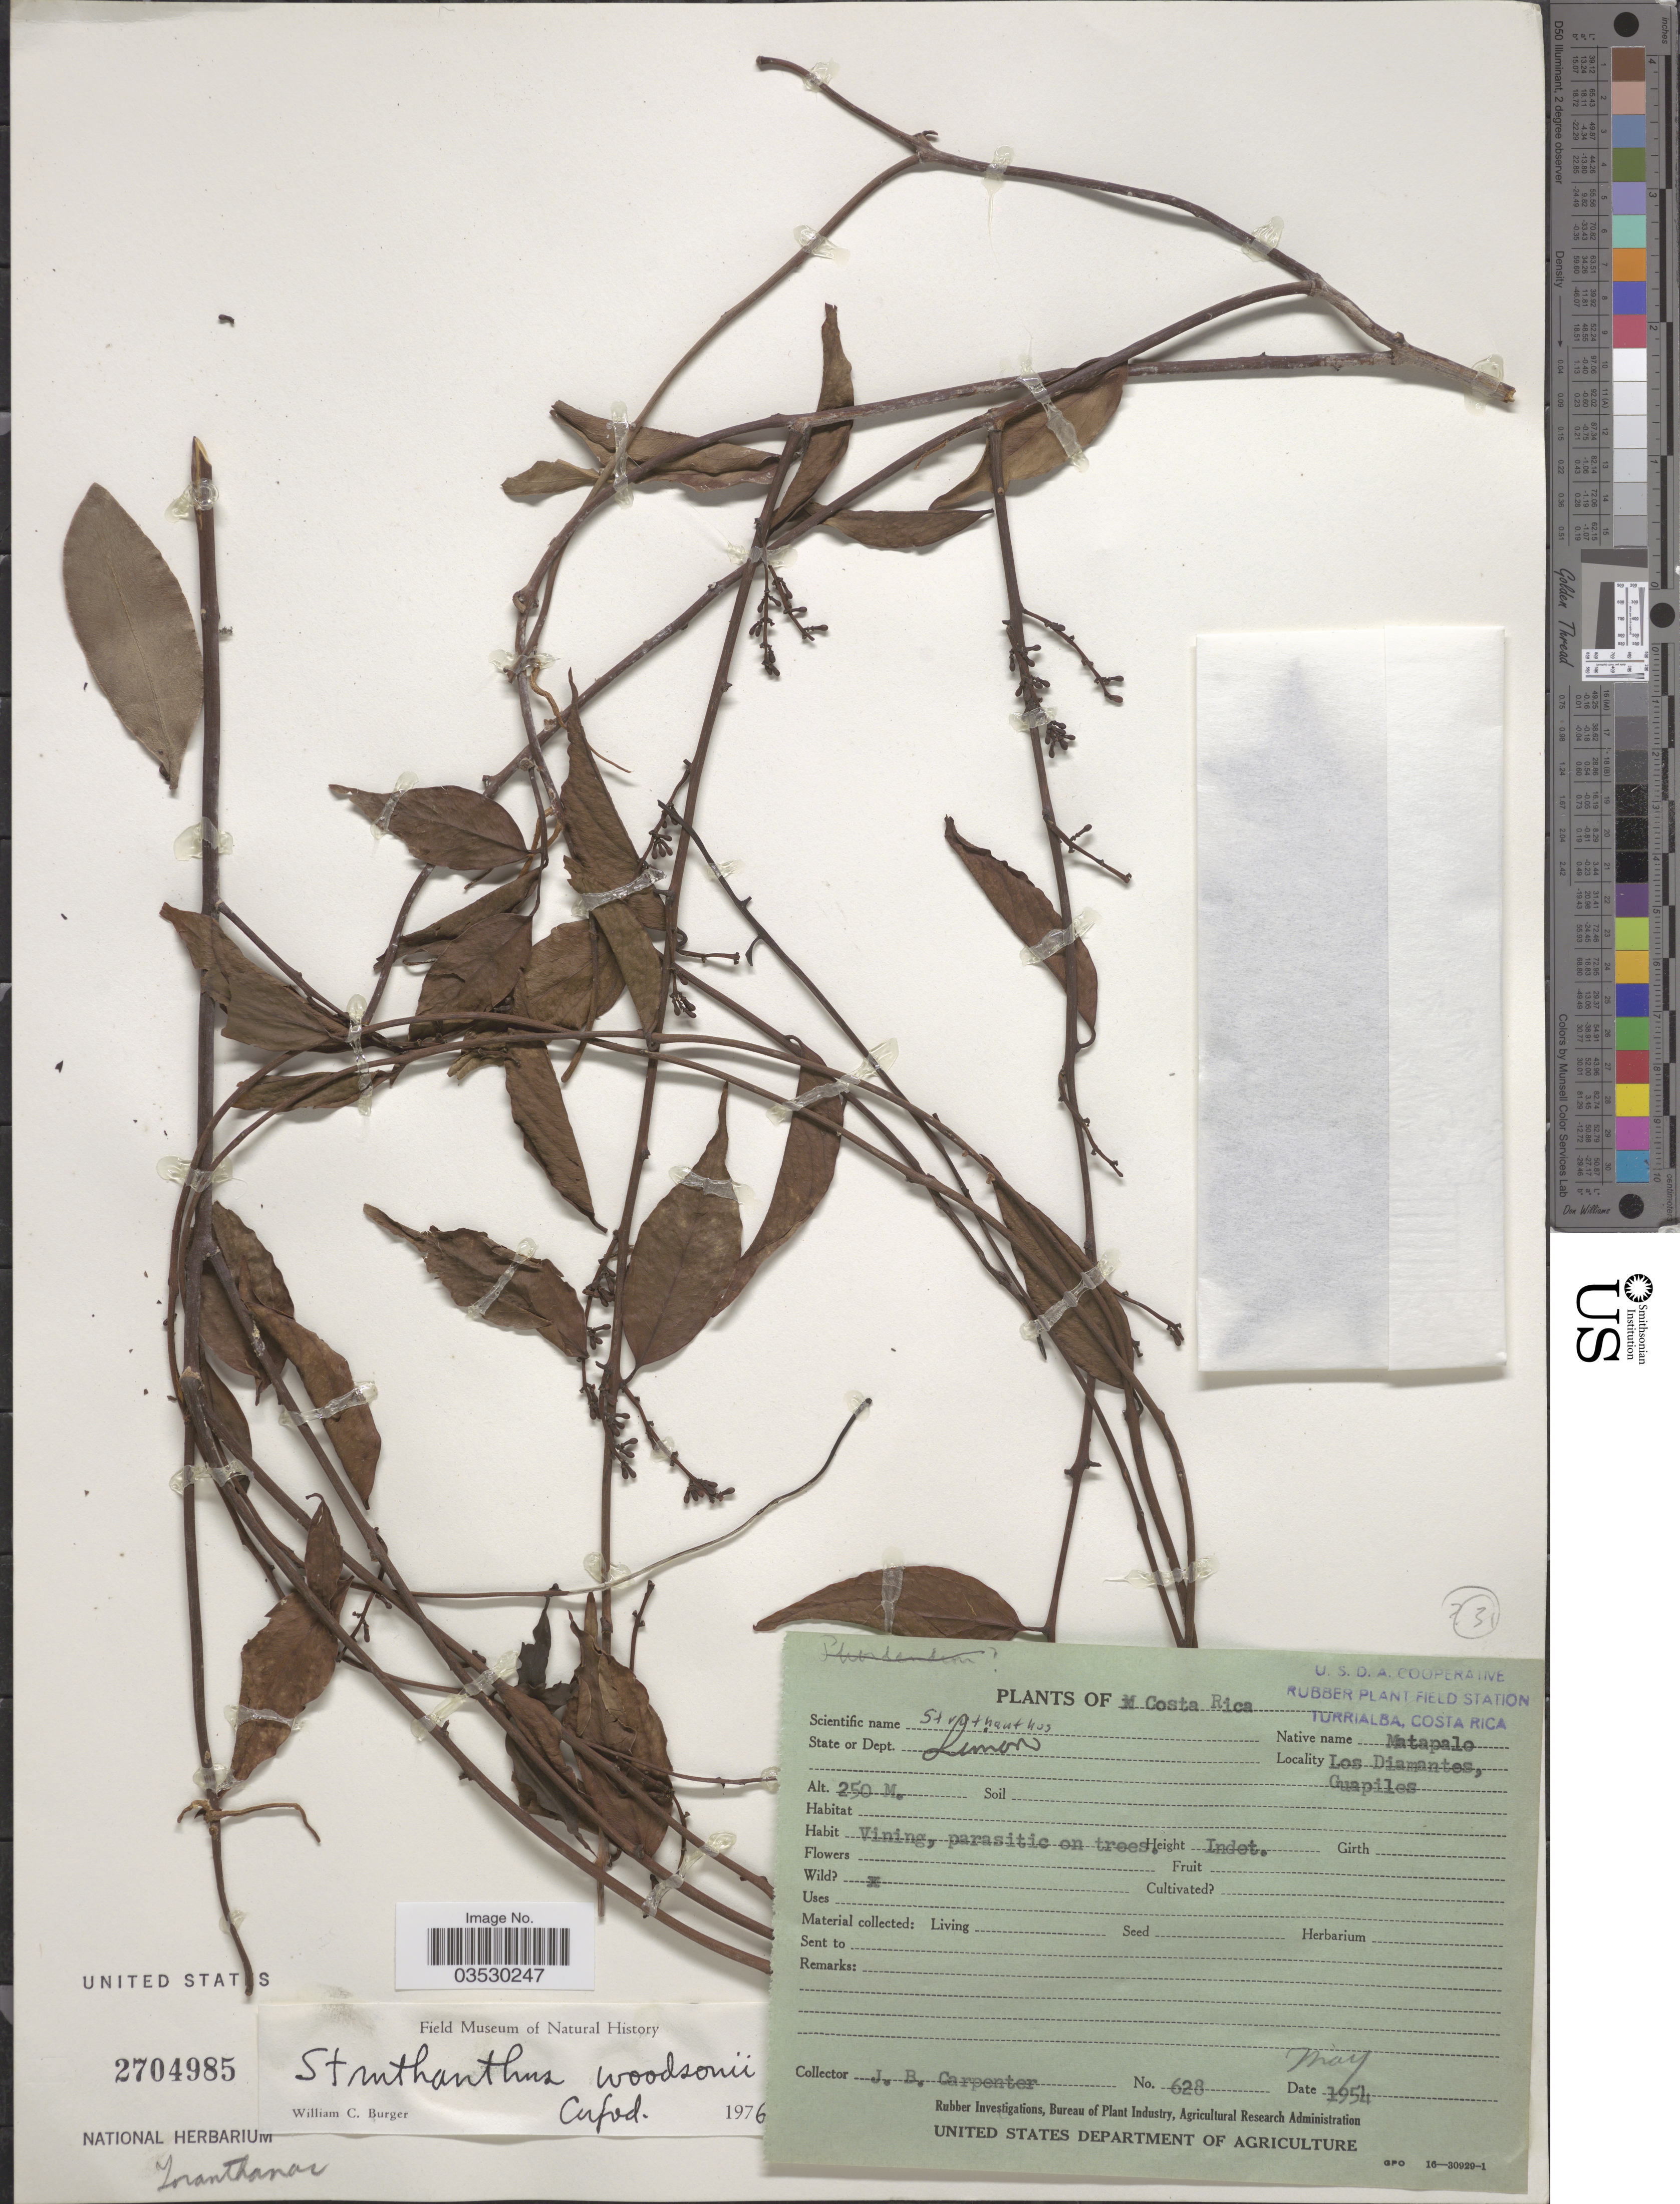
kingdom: Plantae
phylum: Tracheophyta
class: Magnoliopsida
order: Santalales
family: Loranthaceae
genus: Struthanthus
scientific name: Struthanthus woodsonii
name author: Cufod.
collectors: J. Carpenter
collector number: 628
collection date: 1954-05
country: Costa Rica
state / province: Limón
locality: Los Diamantes, Guapiles.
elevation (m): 250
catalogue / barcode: US 2704985